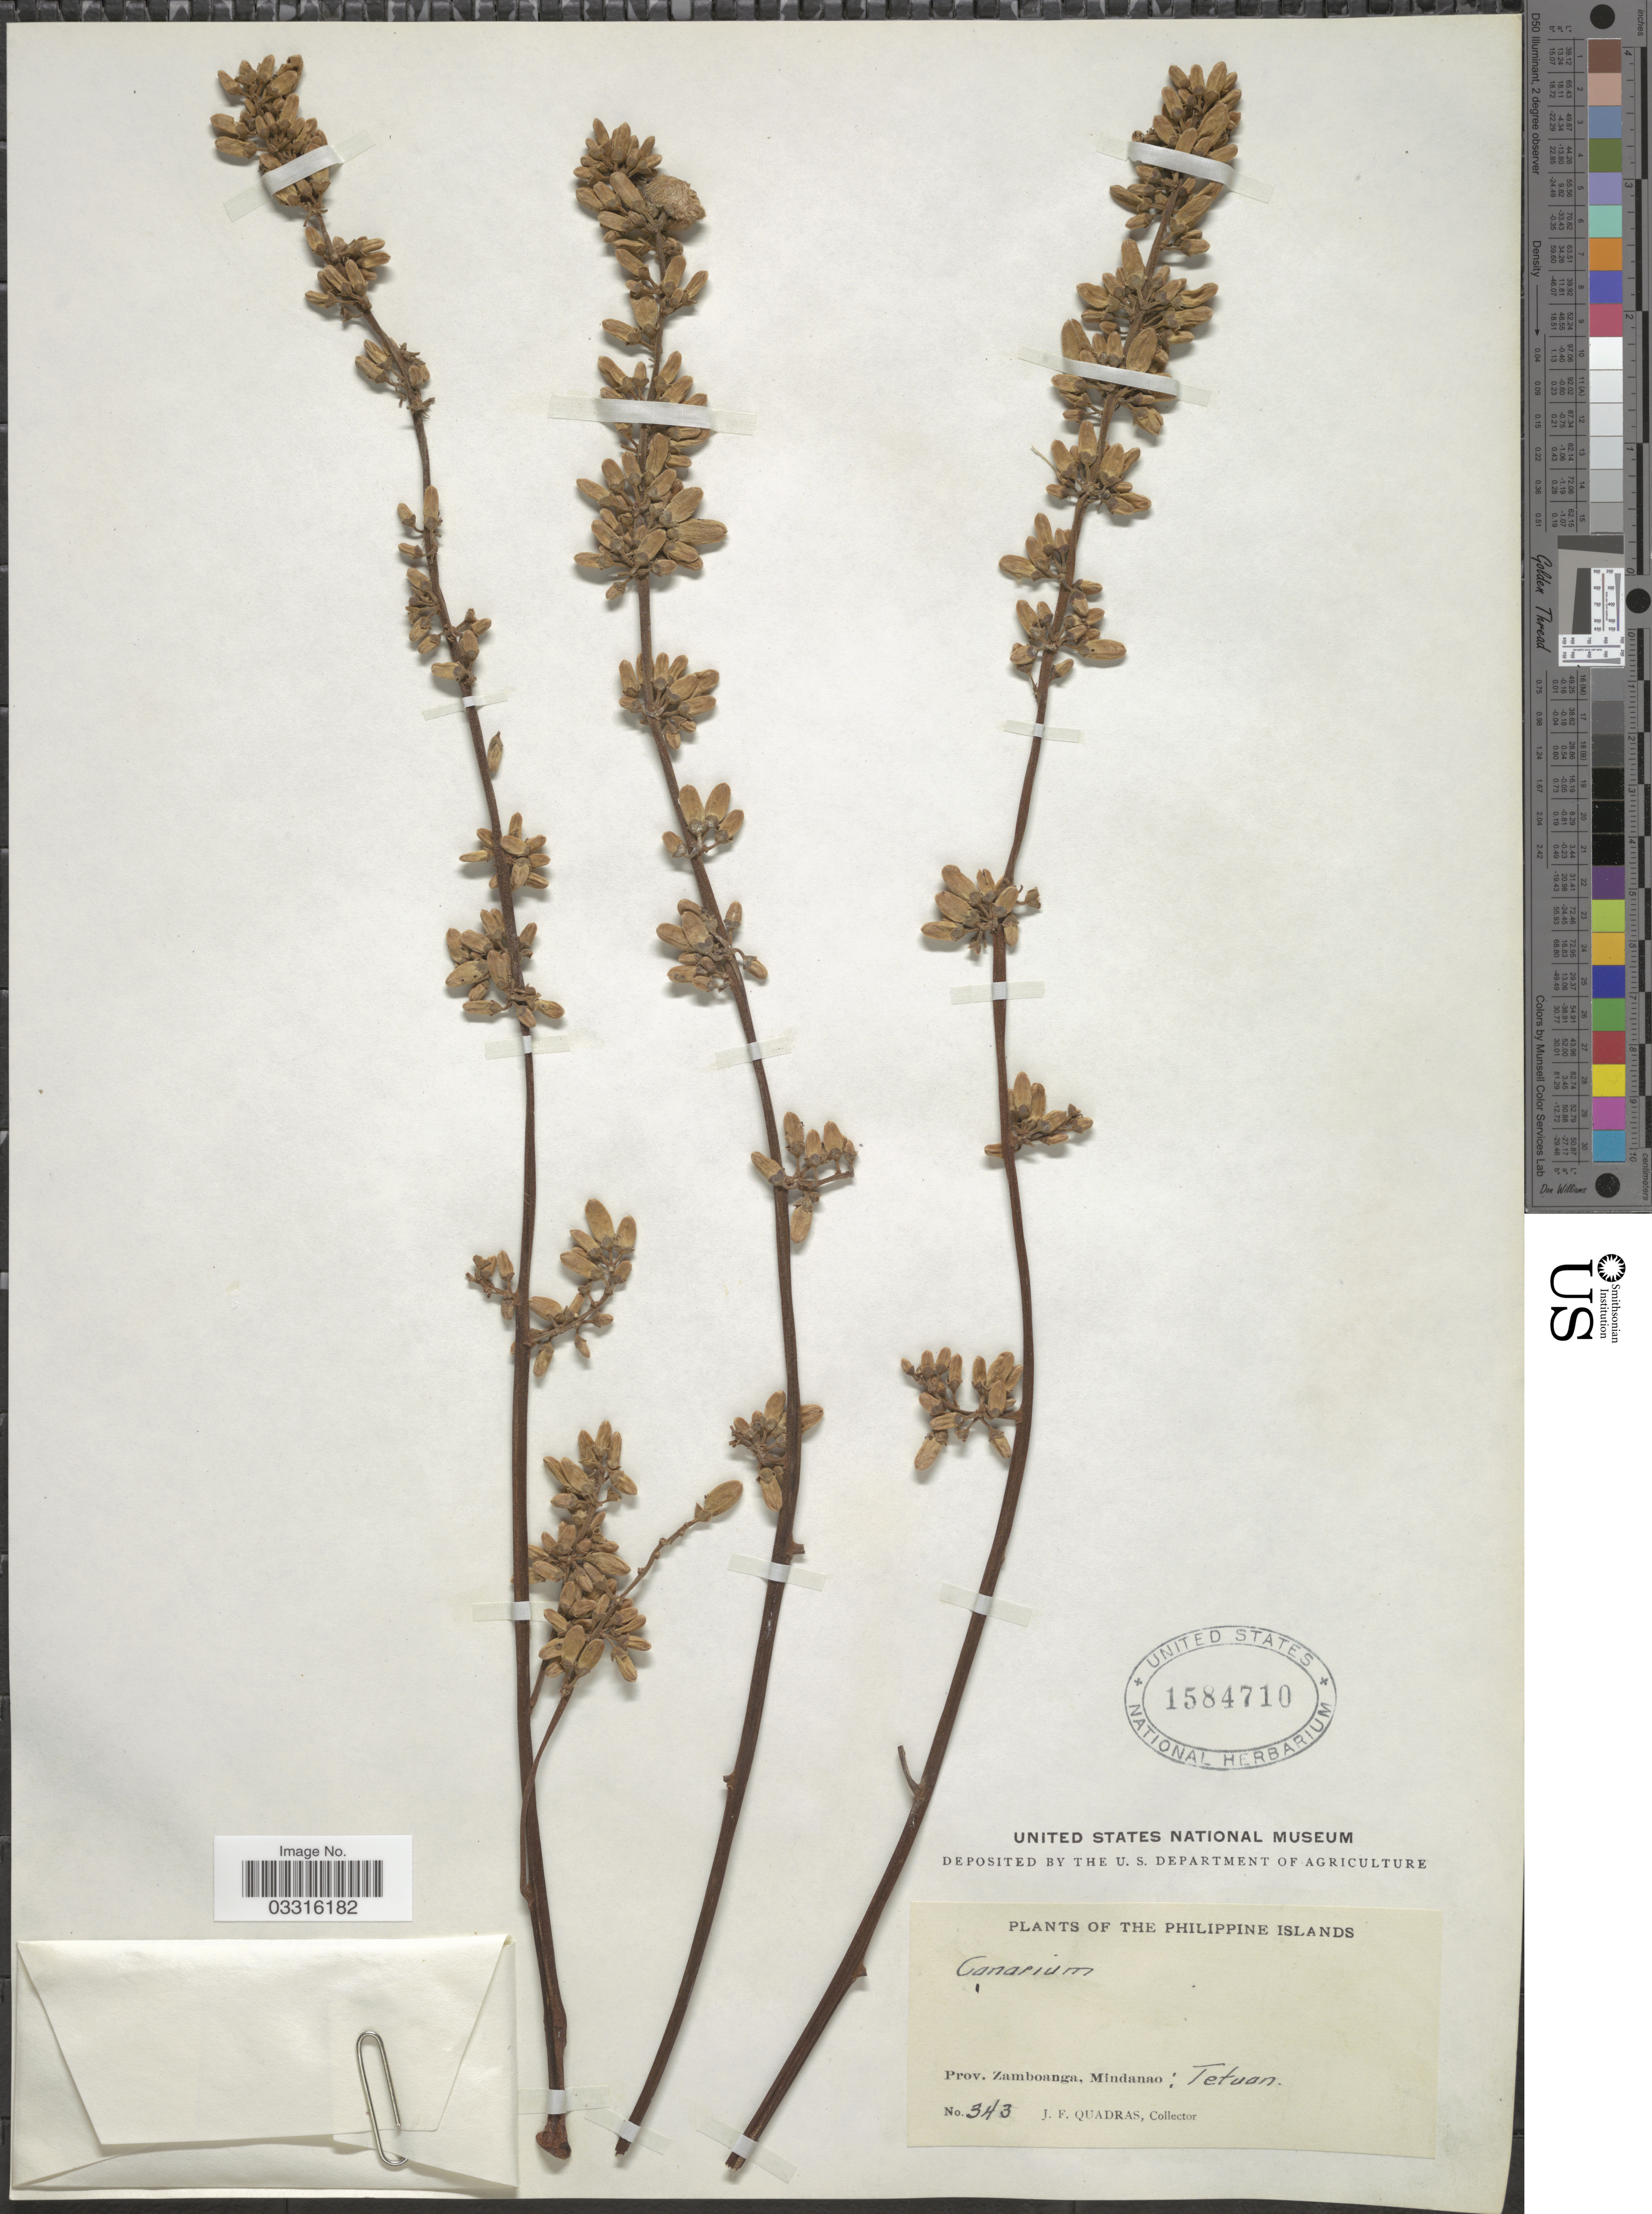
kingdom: Plantae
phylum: Tracheophyta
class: Magnoliopsida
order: Sapindales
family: Burseraceae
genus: Canarium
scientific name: Canarium sp.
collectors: J. Quadras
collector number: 343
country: Philippines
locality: Prov. Zamboanga, Mindanao: Tetuan.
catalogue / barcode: US 1584710